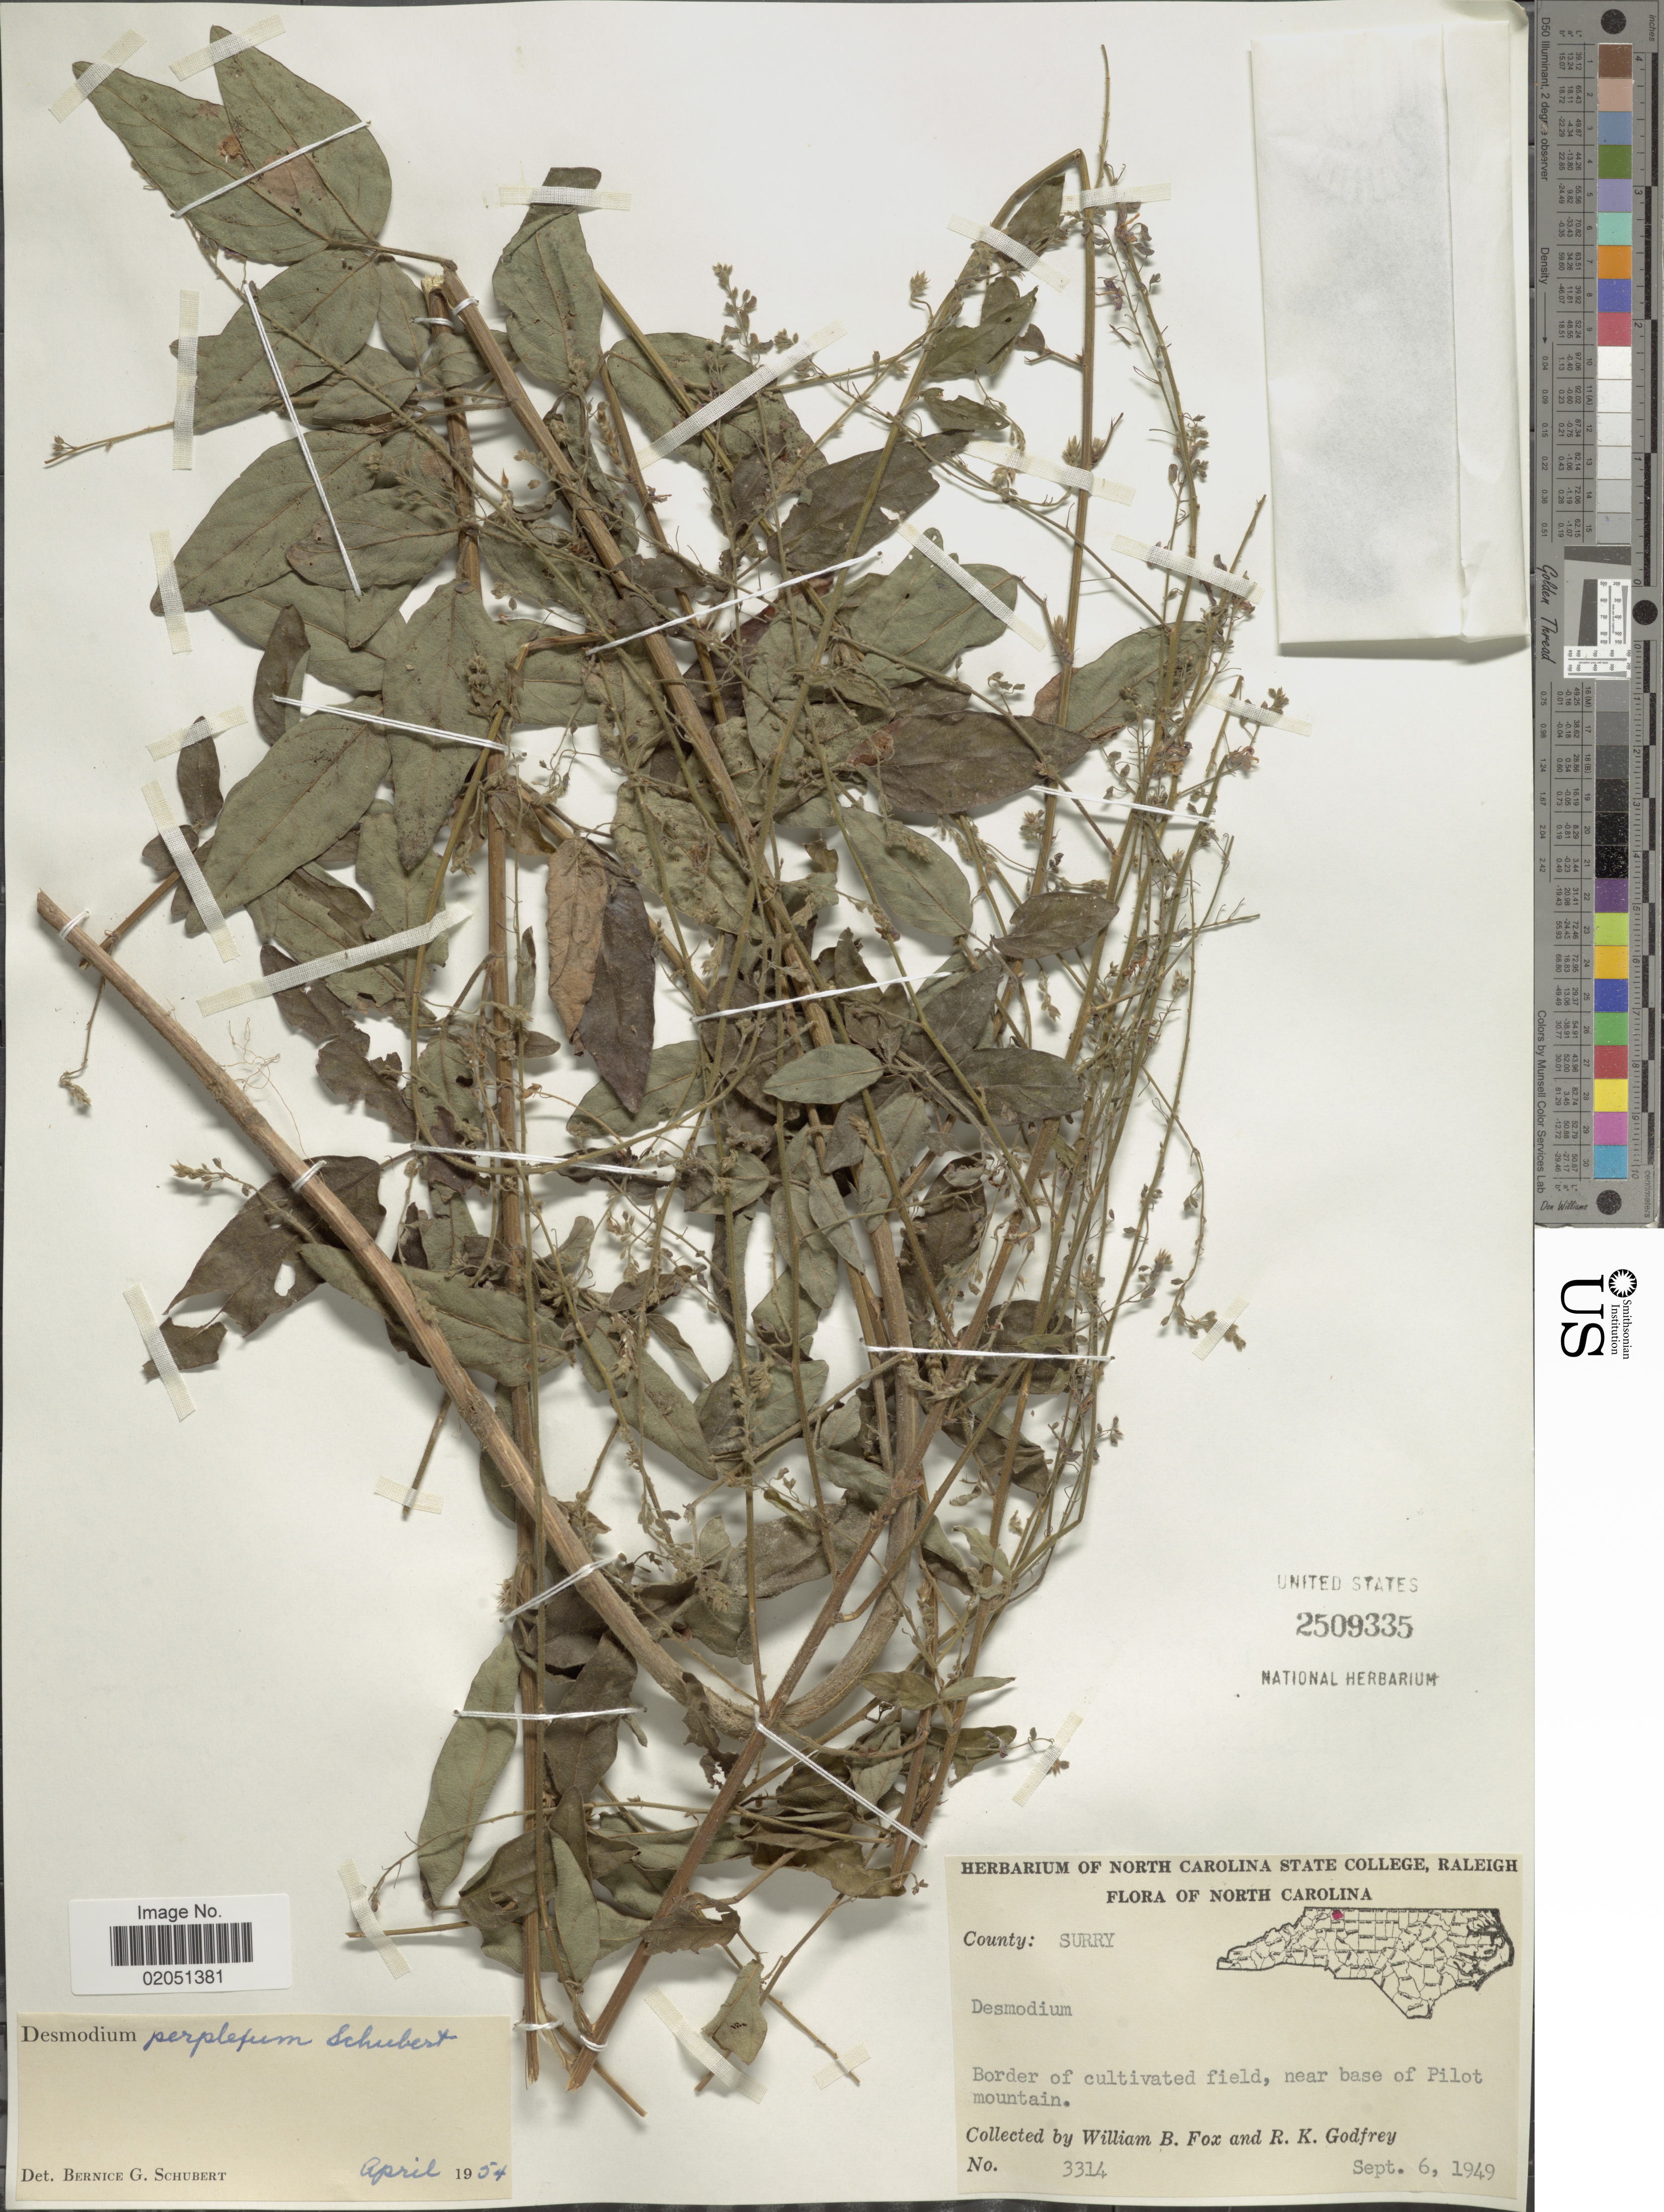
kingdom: Plantae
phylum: Tracheophyta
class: Magnoliopsida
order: Fabales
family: Fabaceae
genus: Desmodium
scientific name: Desmodium perplexum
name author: B.G. Schub.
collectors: W. B. Fox & R. K. Godfrey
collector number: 3314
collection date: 1949-09-06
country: United States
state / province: North Carolina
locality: County: Surry, border of cultivated field, near base of Pilot mountain.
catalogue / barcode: US 2509335